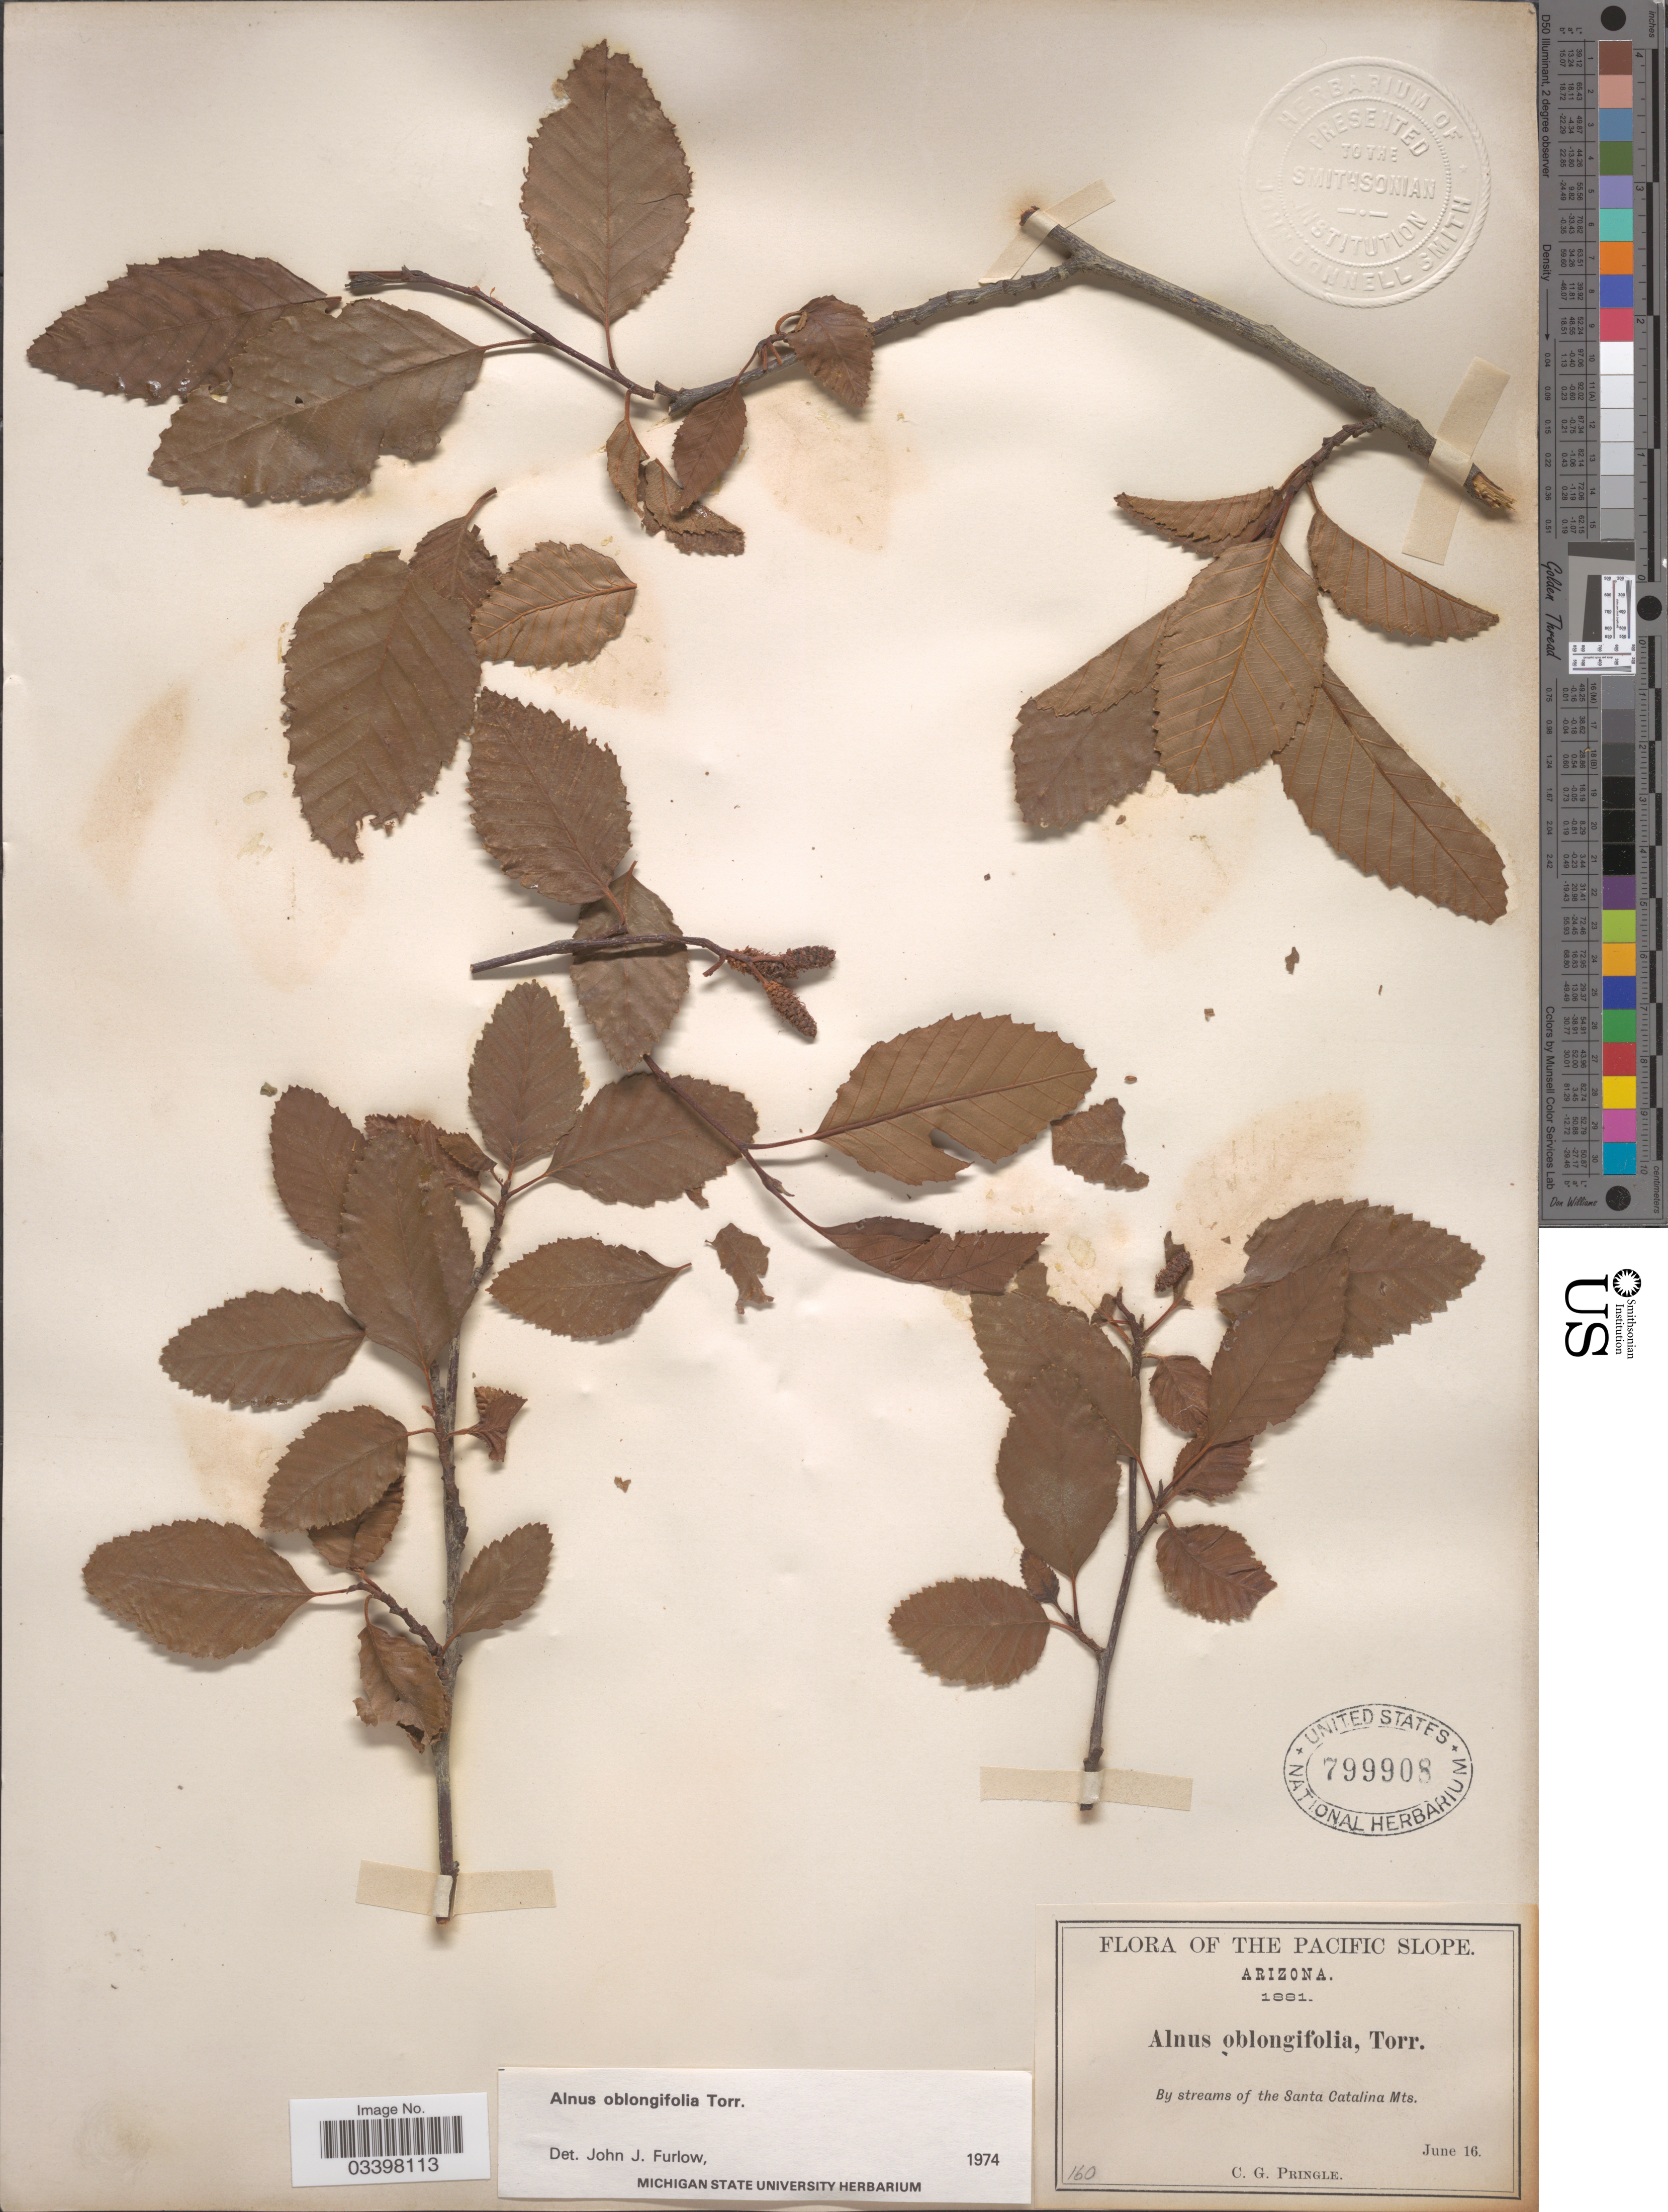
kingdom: Plantae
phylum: Tracheophyta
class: Magnoliopsida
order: Fagales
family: Betulaceae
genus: Alnus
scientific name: Alnus oblongifolia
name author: Torr. in Emory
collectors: C. G. Pringle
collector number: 160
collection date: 1881-06-16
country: United States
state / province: Arizona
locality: The Pacific Slope. By streams of the Santa Catalina Mts.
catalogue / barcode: US 799908